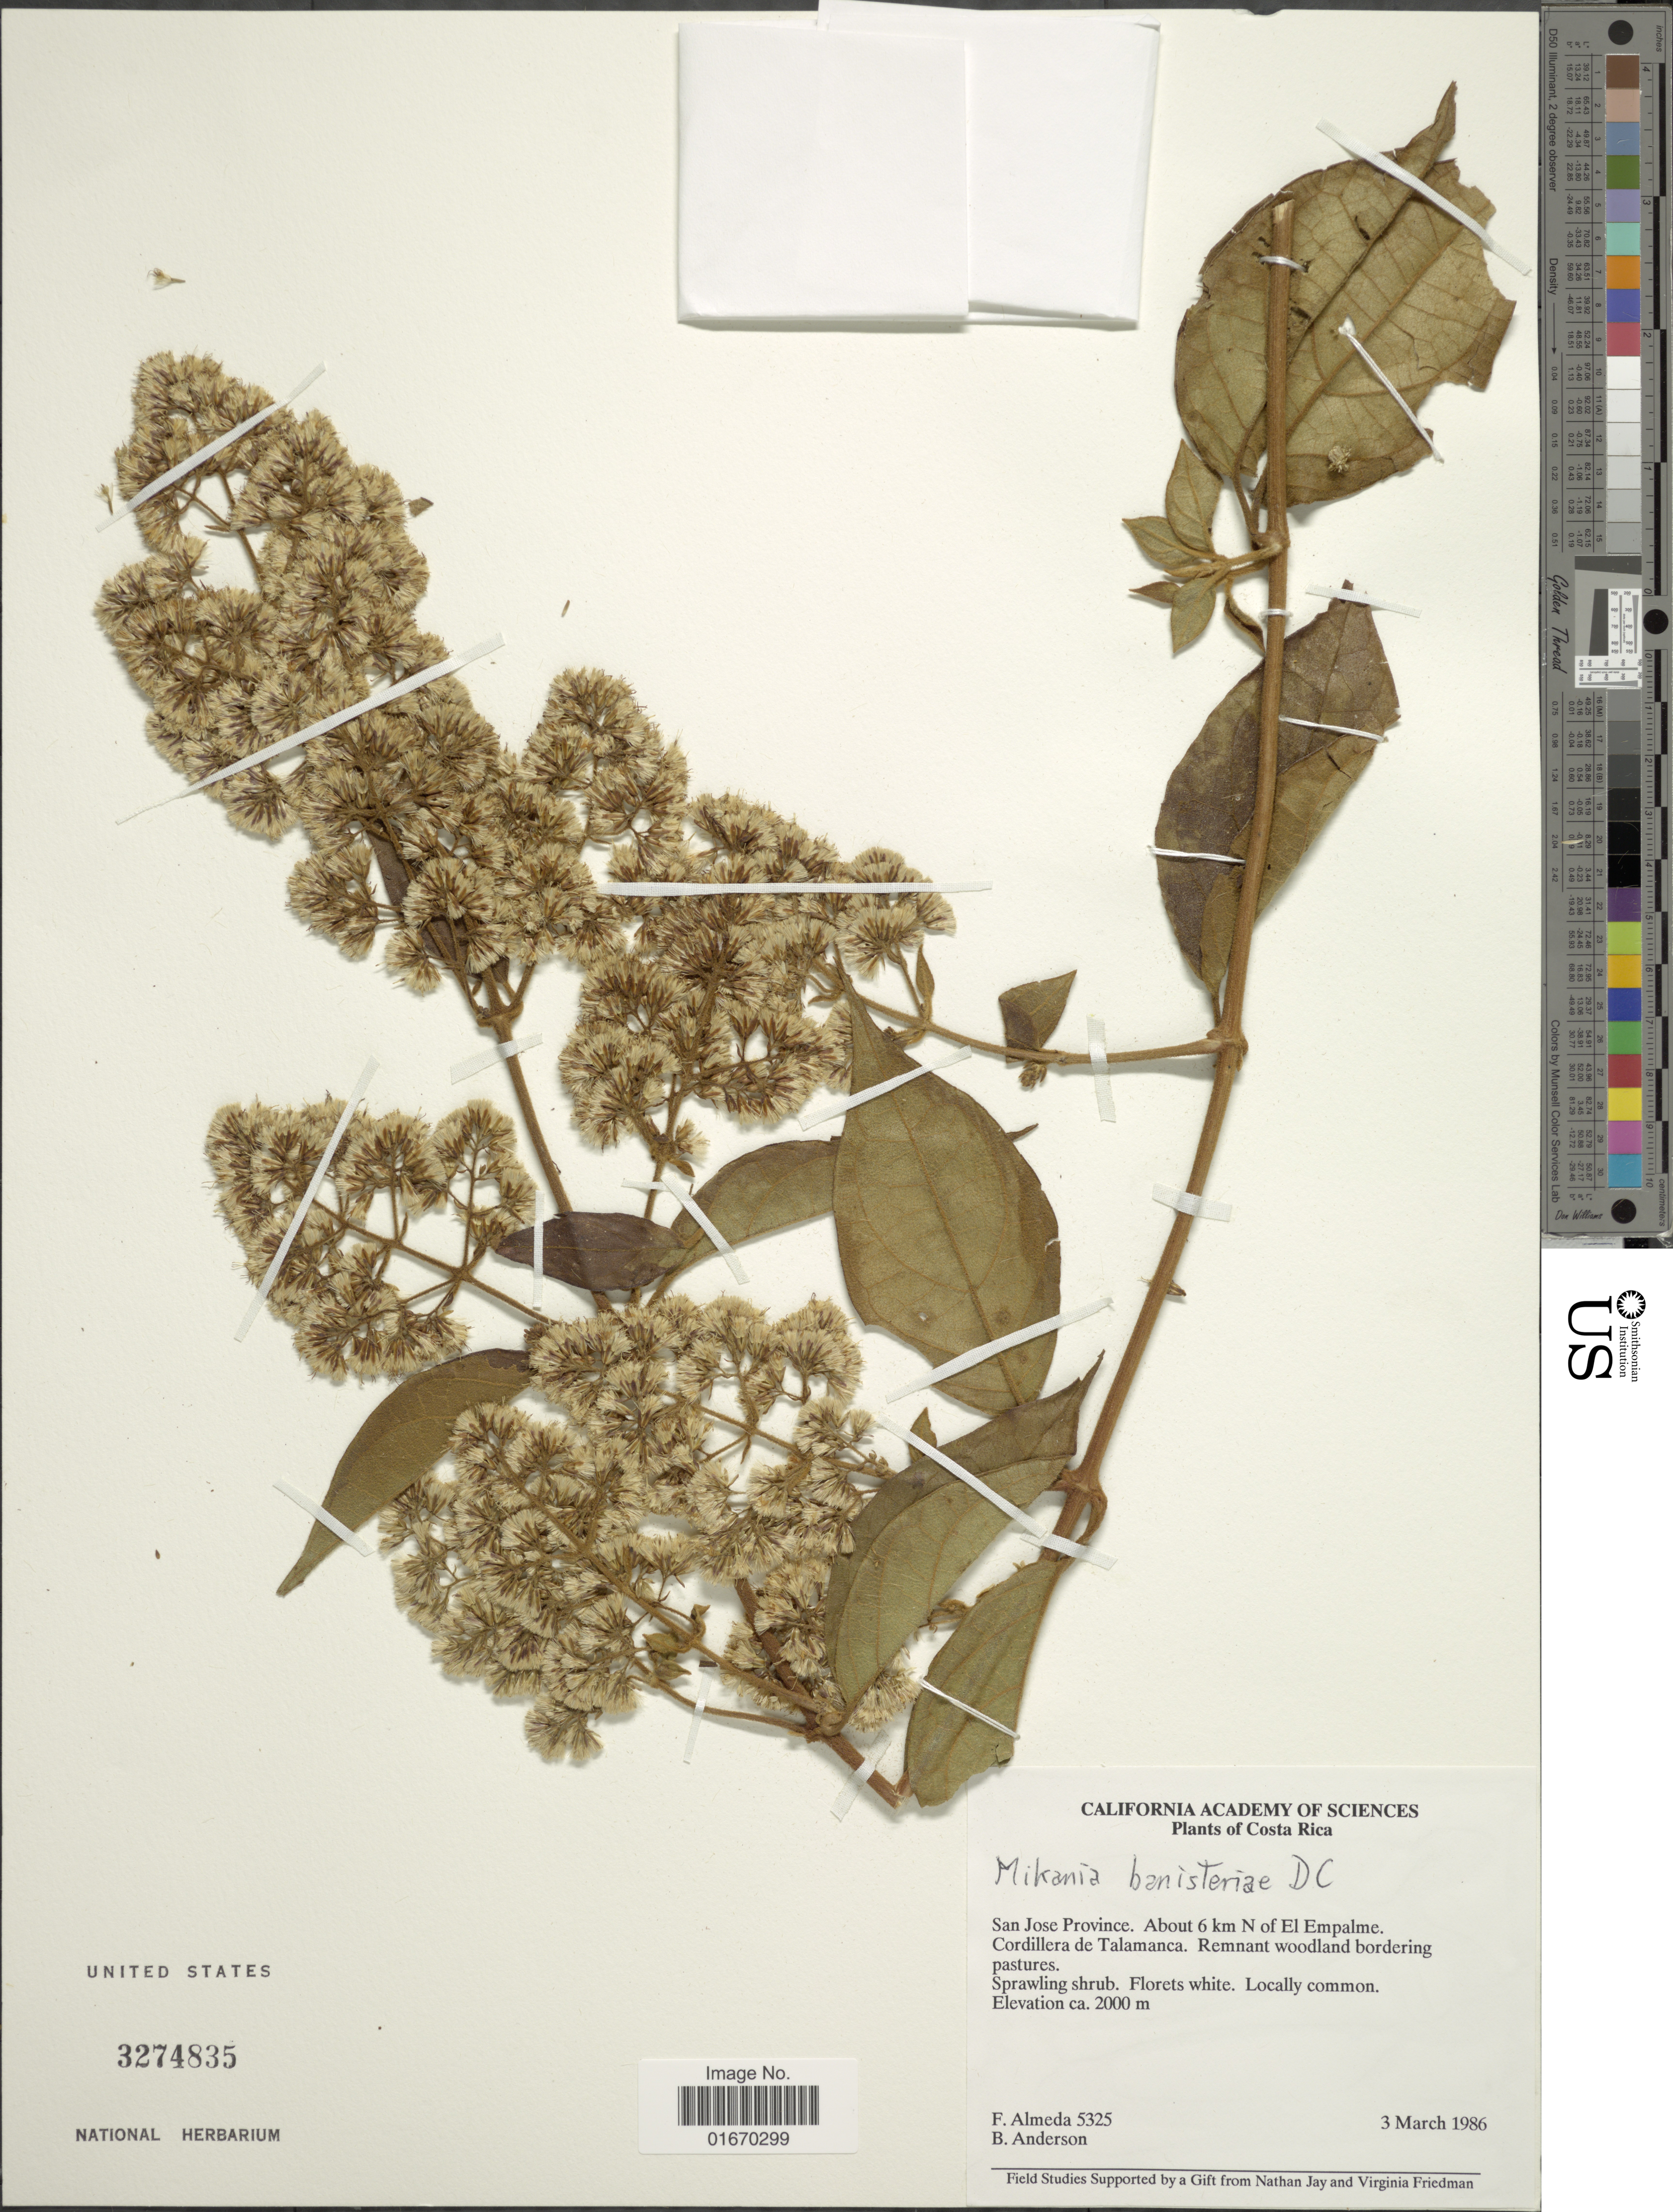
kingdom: Plantae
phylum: Tracheophyta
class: Magnoliopsida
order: Asterales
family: Asteraceae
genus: Mikania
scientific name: Mikania banisteriae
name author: DC.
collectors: F. Almeda & B. Anderson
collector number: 5325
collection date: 1986-03-03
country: Costa Rica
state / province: San José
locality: About 6 km N of El Empalme, Cordillera de Talamanca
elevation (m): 2000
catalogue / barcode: US 3274835